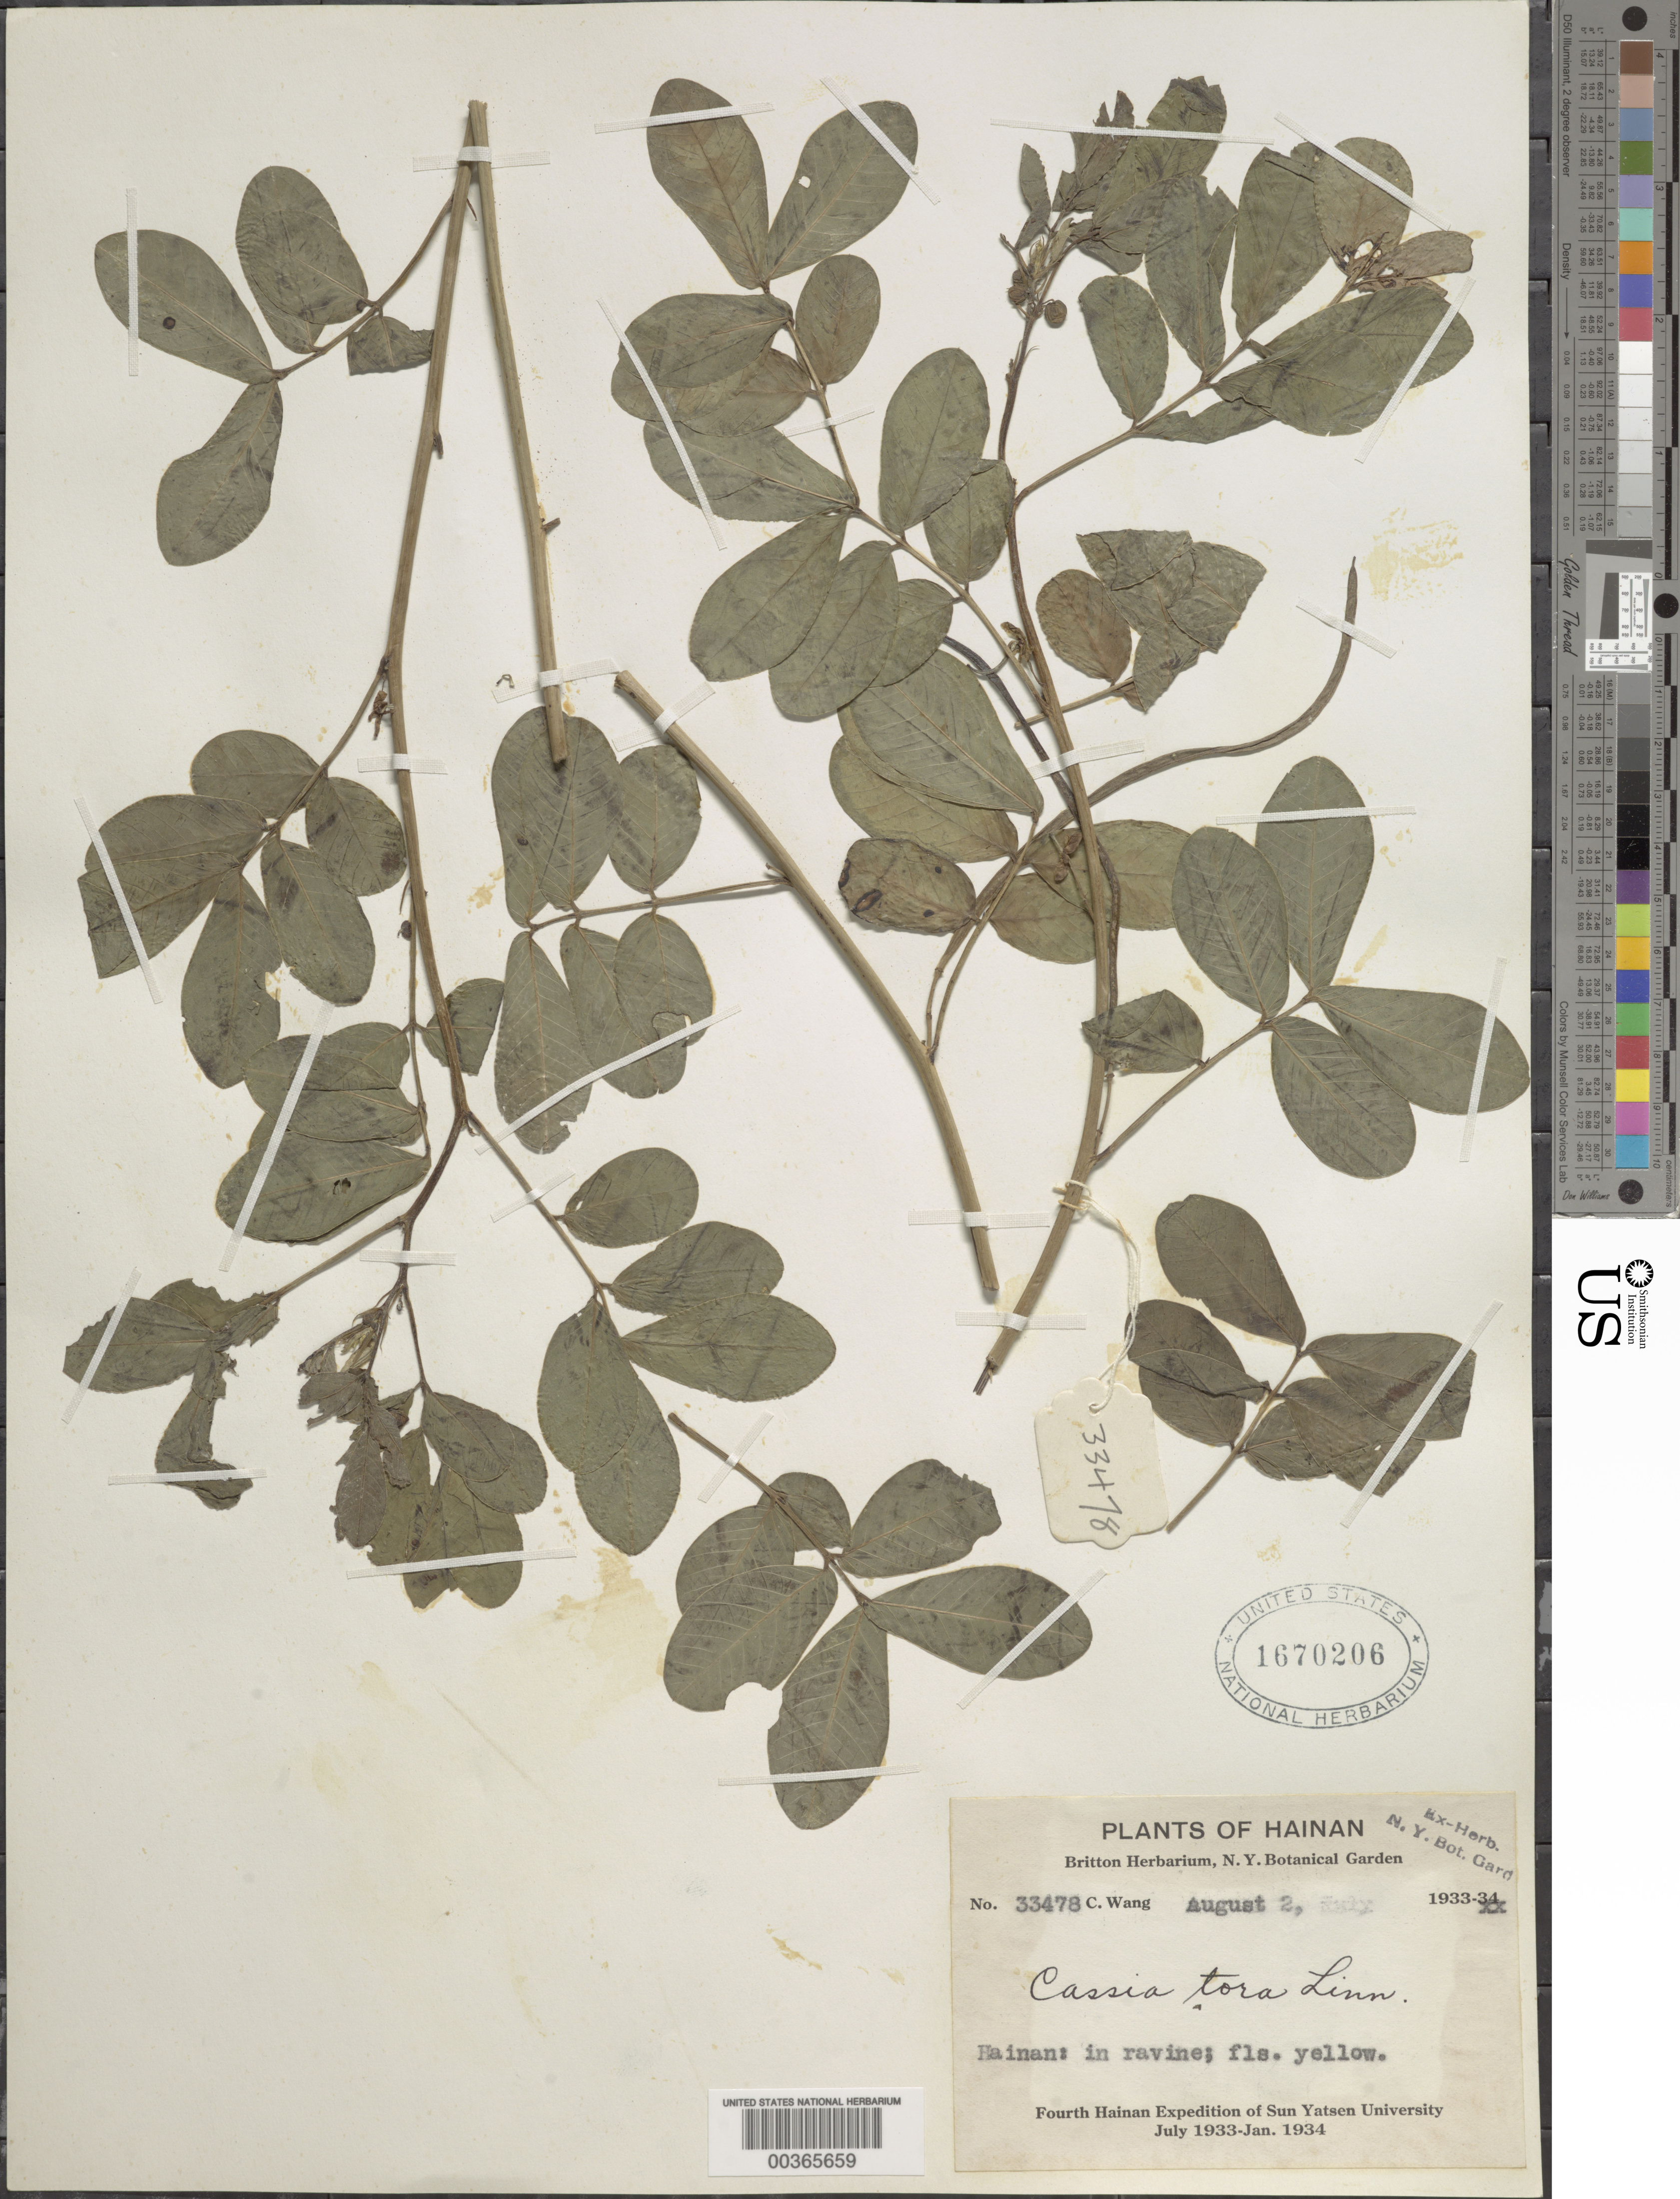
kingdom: Plantae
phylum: Tracheophyta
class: Magnoliopsida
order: Fabales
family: Fabaceae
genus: Senna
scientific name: Senna obtusifolia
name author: (L.) H.S. Irwin & Barneby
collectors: C. Wang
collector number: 33478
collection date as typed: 02 Aug 1933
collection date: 1933-08-02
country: China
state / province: Hainan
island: Hainan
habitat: In ravine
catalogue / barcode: US 1670206